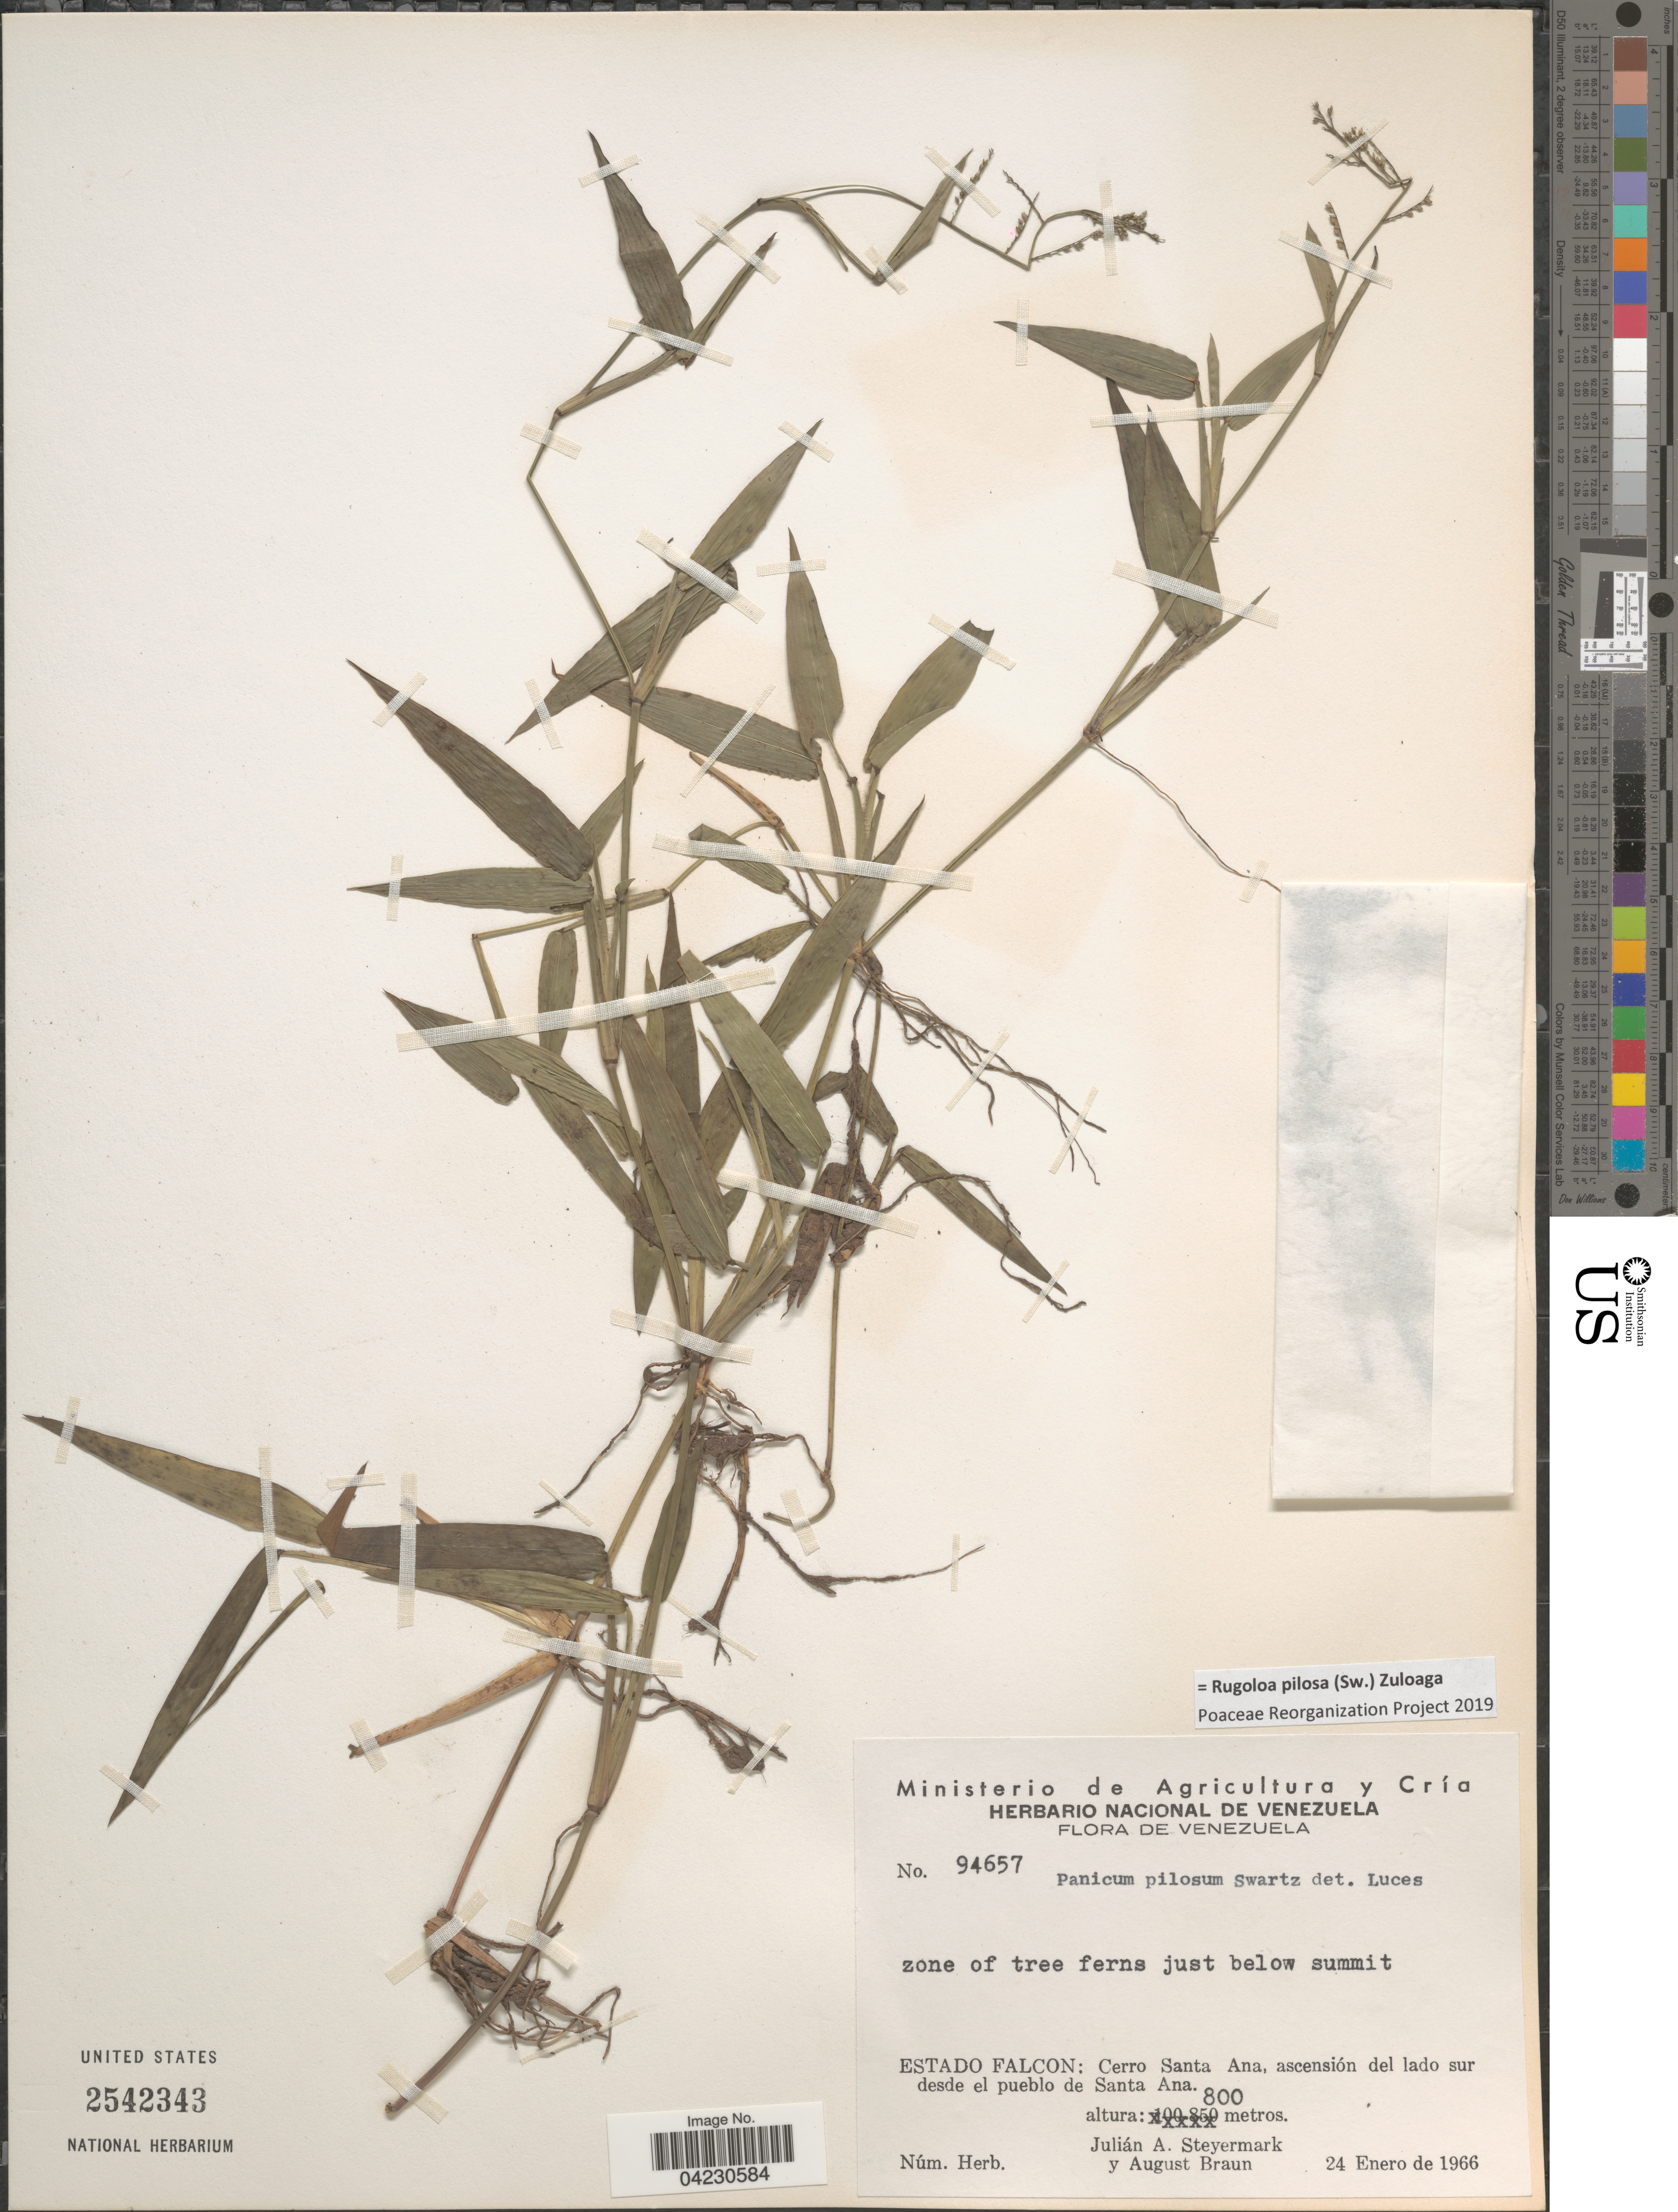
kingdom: Plantae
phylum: Tracheophyta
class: Liliopsida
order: Poales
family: Poaceae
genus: Rugoloa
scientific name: Rugoloa pilosa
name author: (Sw.) Zuloaga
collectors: J. Steyermark & A. Braun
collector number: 94657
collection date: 1966-01-24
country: Venezuela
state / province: Falcon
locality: Cerro Santa Ana, ascensión del lado sur desde el pueblo de Santa Ana.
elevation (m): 800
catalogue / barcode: US 2542343